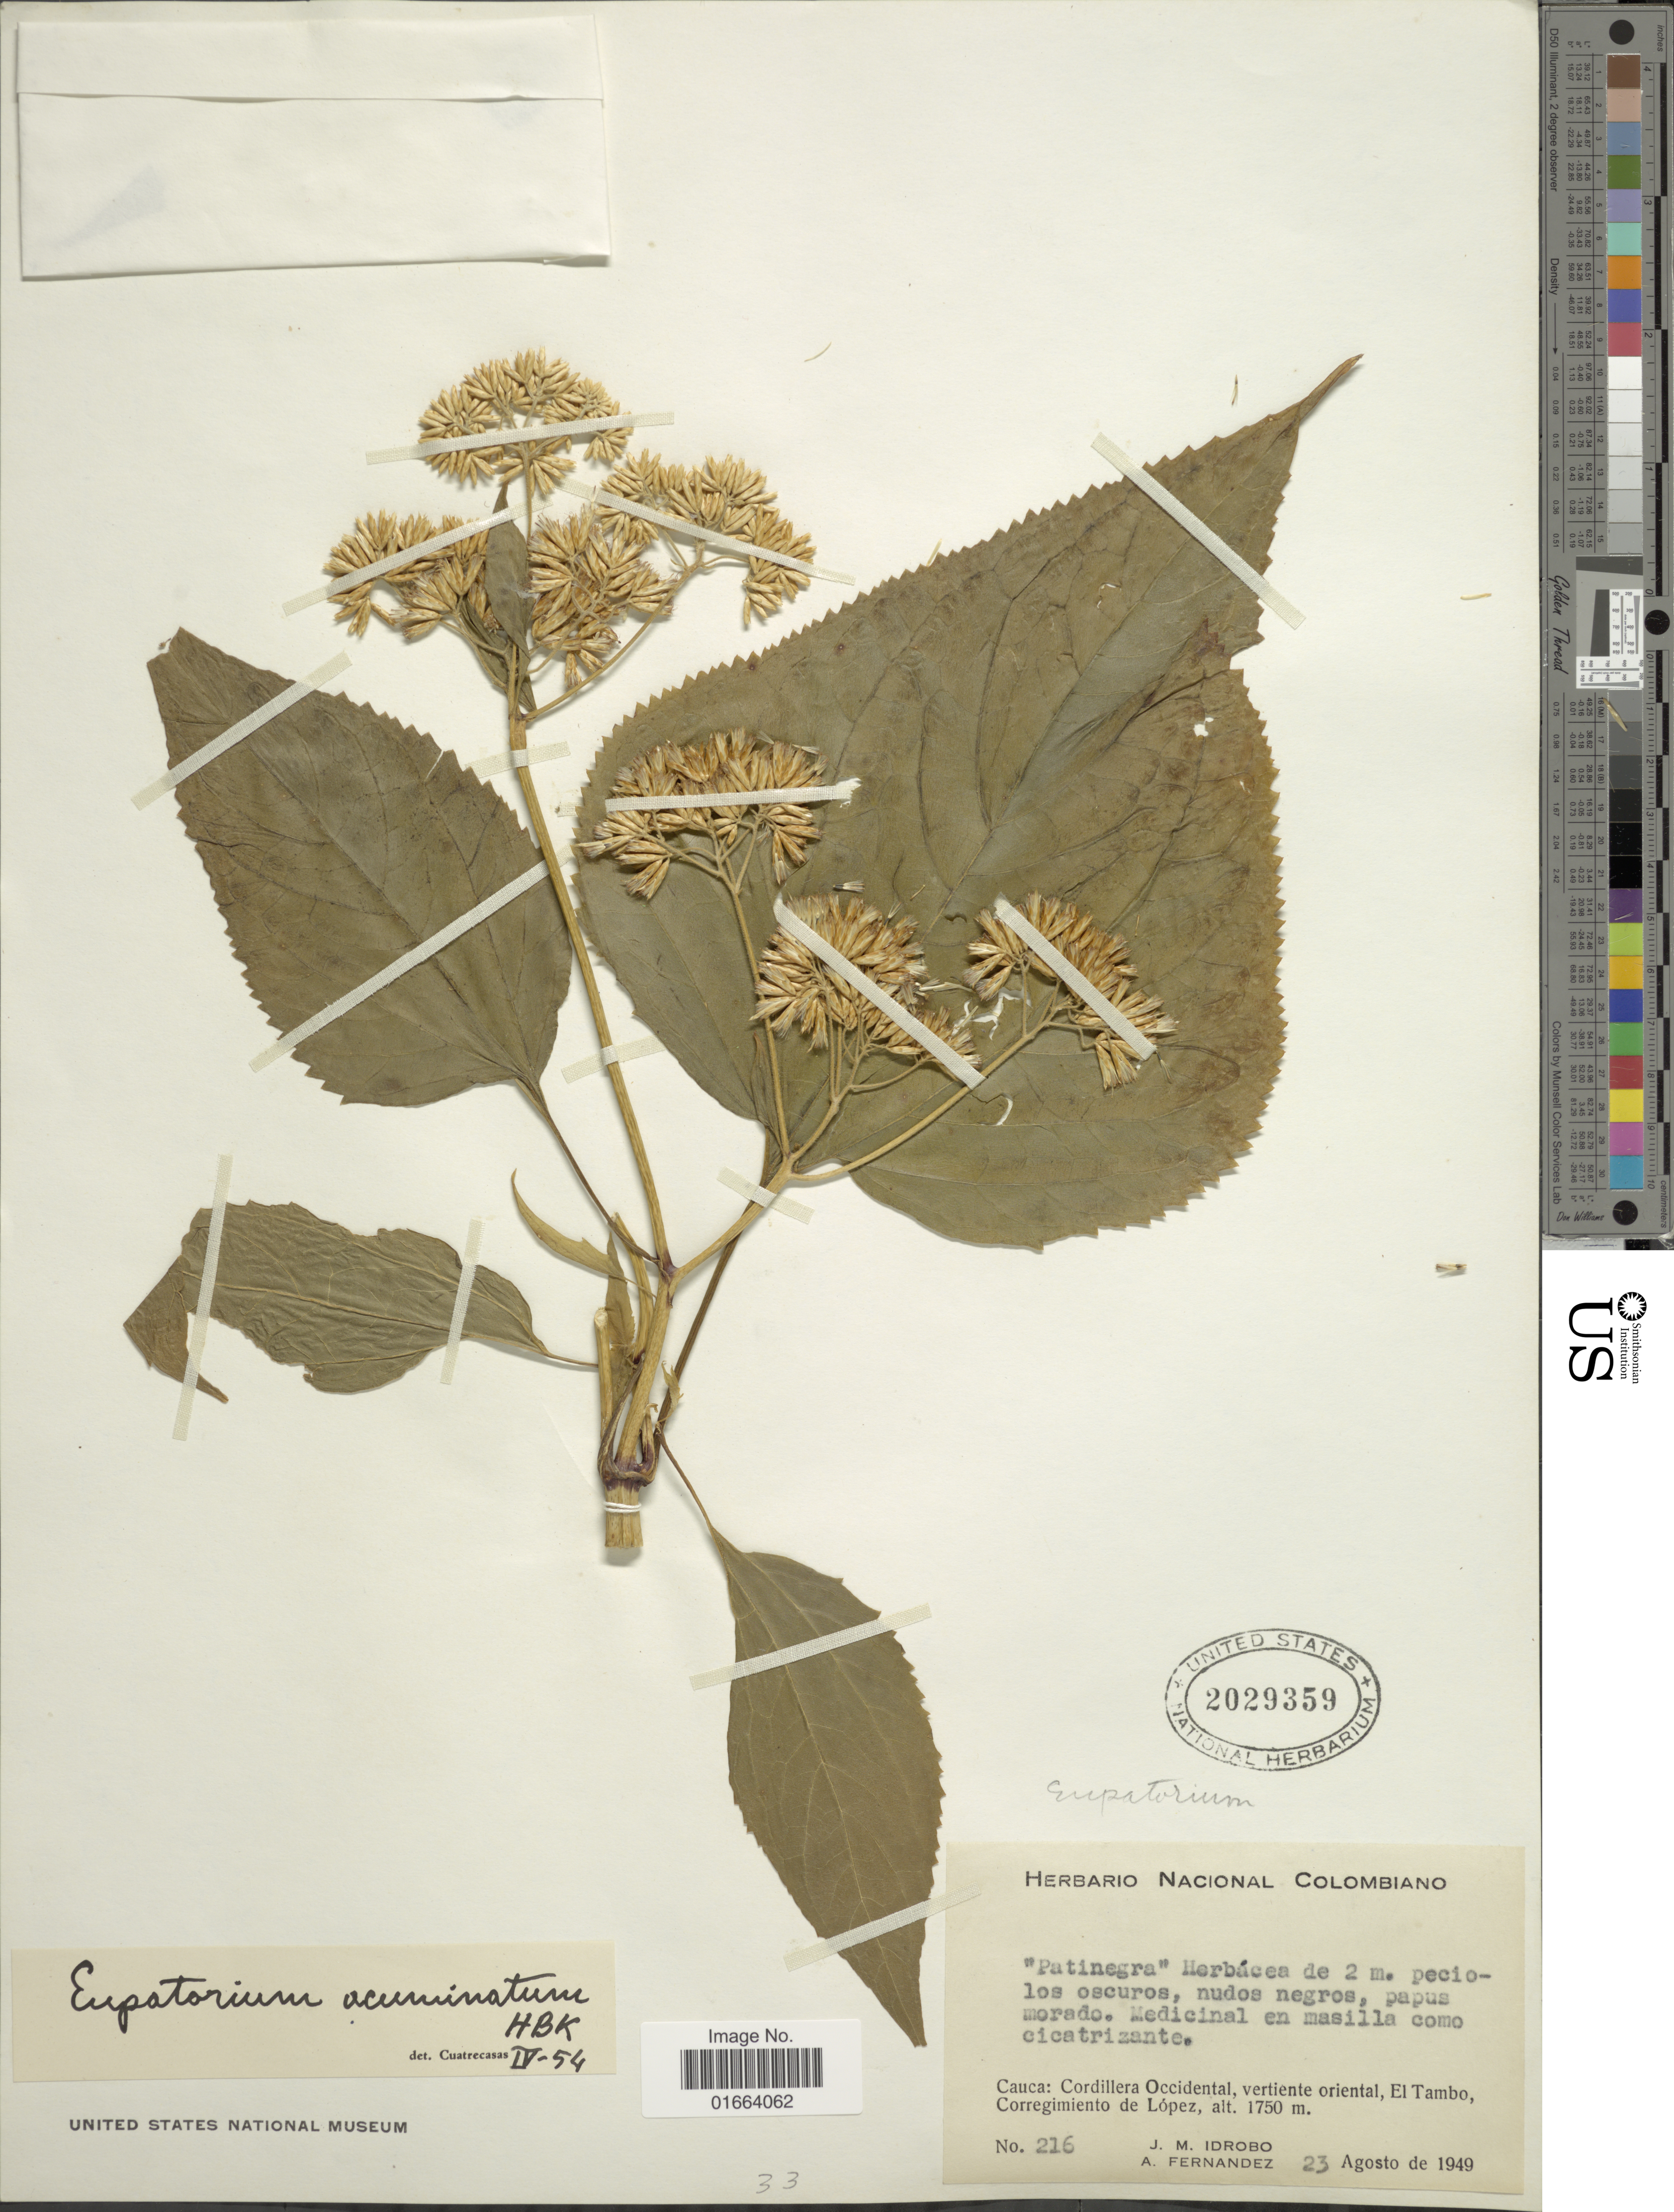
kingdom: Plantae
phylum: Tracheophyta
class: Magnoliopsida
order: Asterales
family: Asteraceae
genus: Critoniella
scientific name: Critoniella acuminata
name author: (Kunth) R.M. King & H. Rob.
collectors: J. M. Idrobo & A. Fernandez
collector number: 216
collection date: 1949-08-23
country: Colombia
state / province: Cauca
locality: Cordillera Occidental, vertiente oriental, El Tambo, Corregimiento de López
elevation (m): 1750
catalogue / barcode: US 2029359